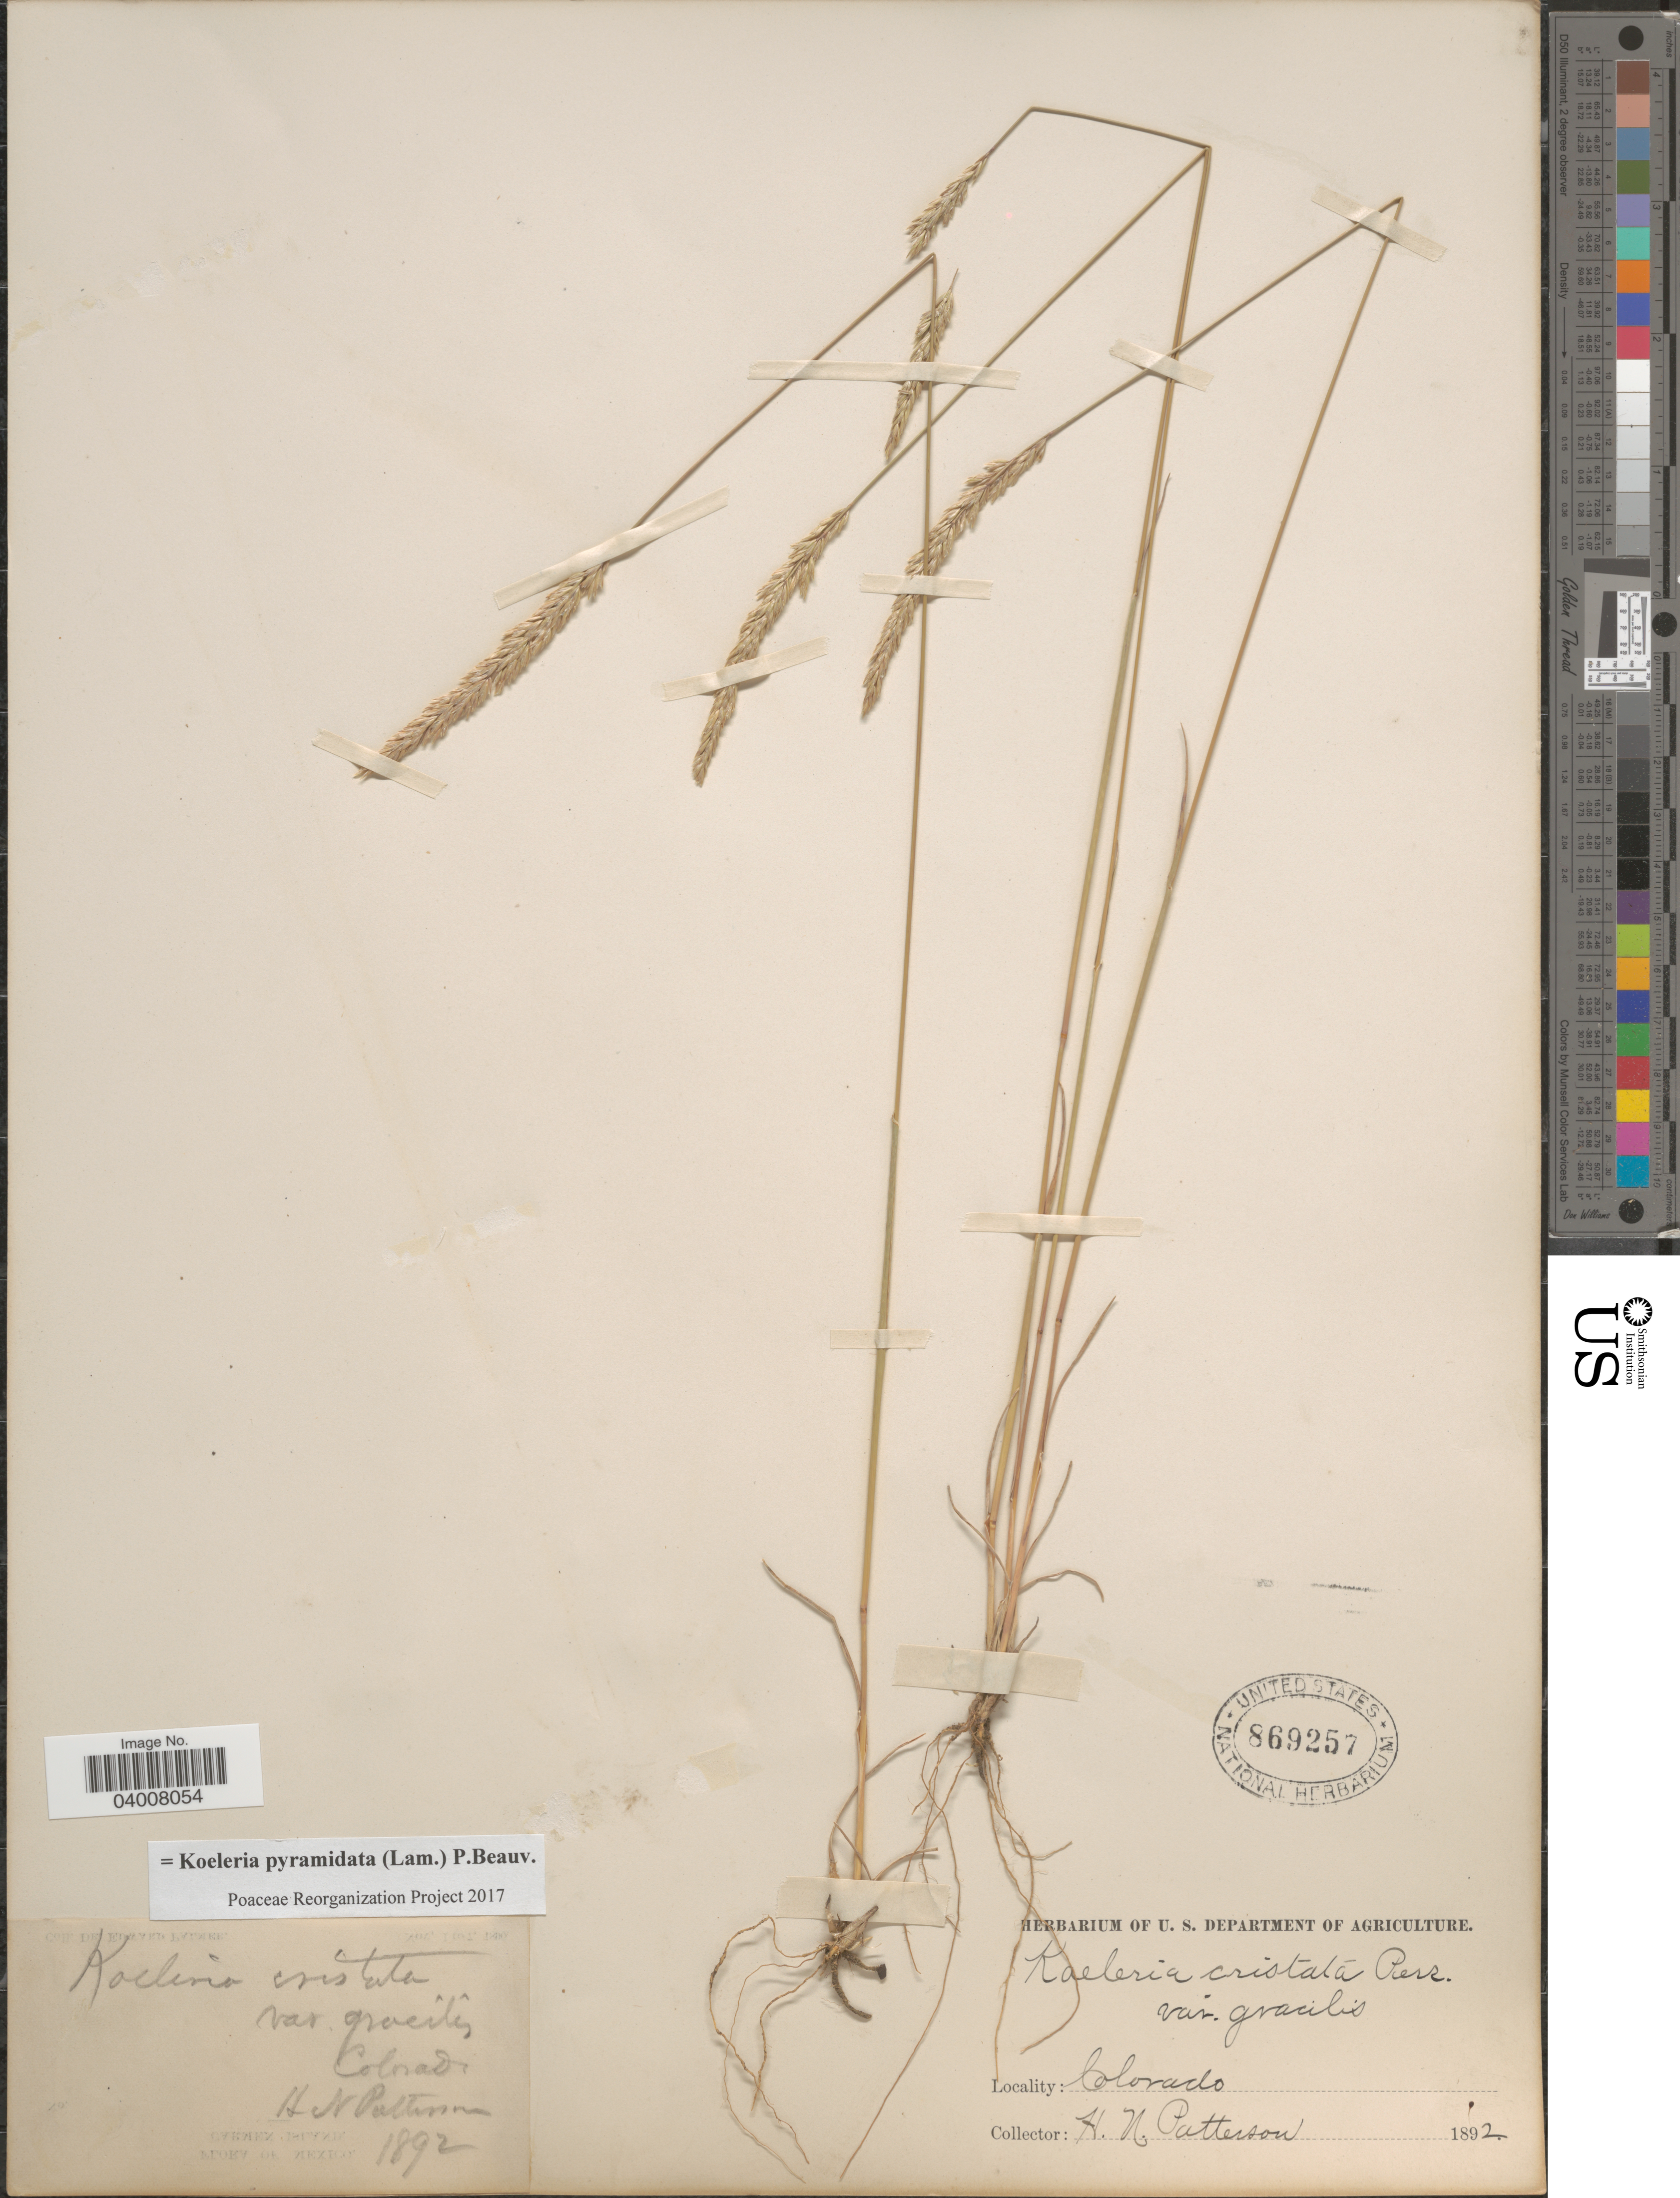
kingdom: Plantae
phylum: Tracheophyta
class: Liliopsida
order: Poales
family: Poaceae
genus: Koeleria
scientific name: Koeleria pyramidata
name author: (Lam.) P. Beauv.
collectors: H. N. Patterson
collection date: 1892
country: United States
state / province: Colorado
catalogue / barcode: US 869257